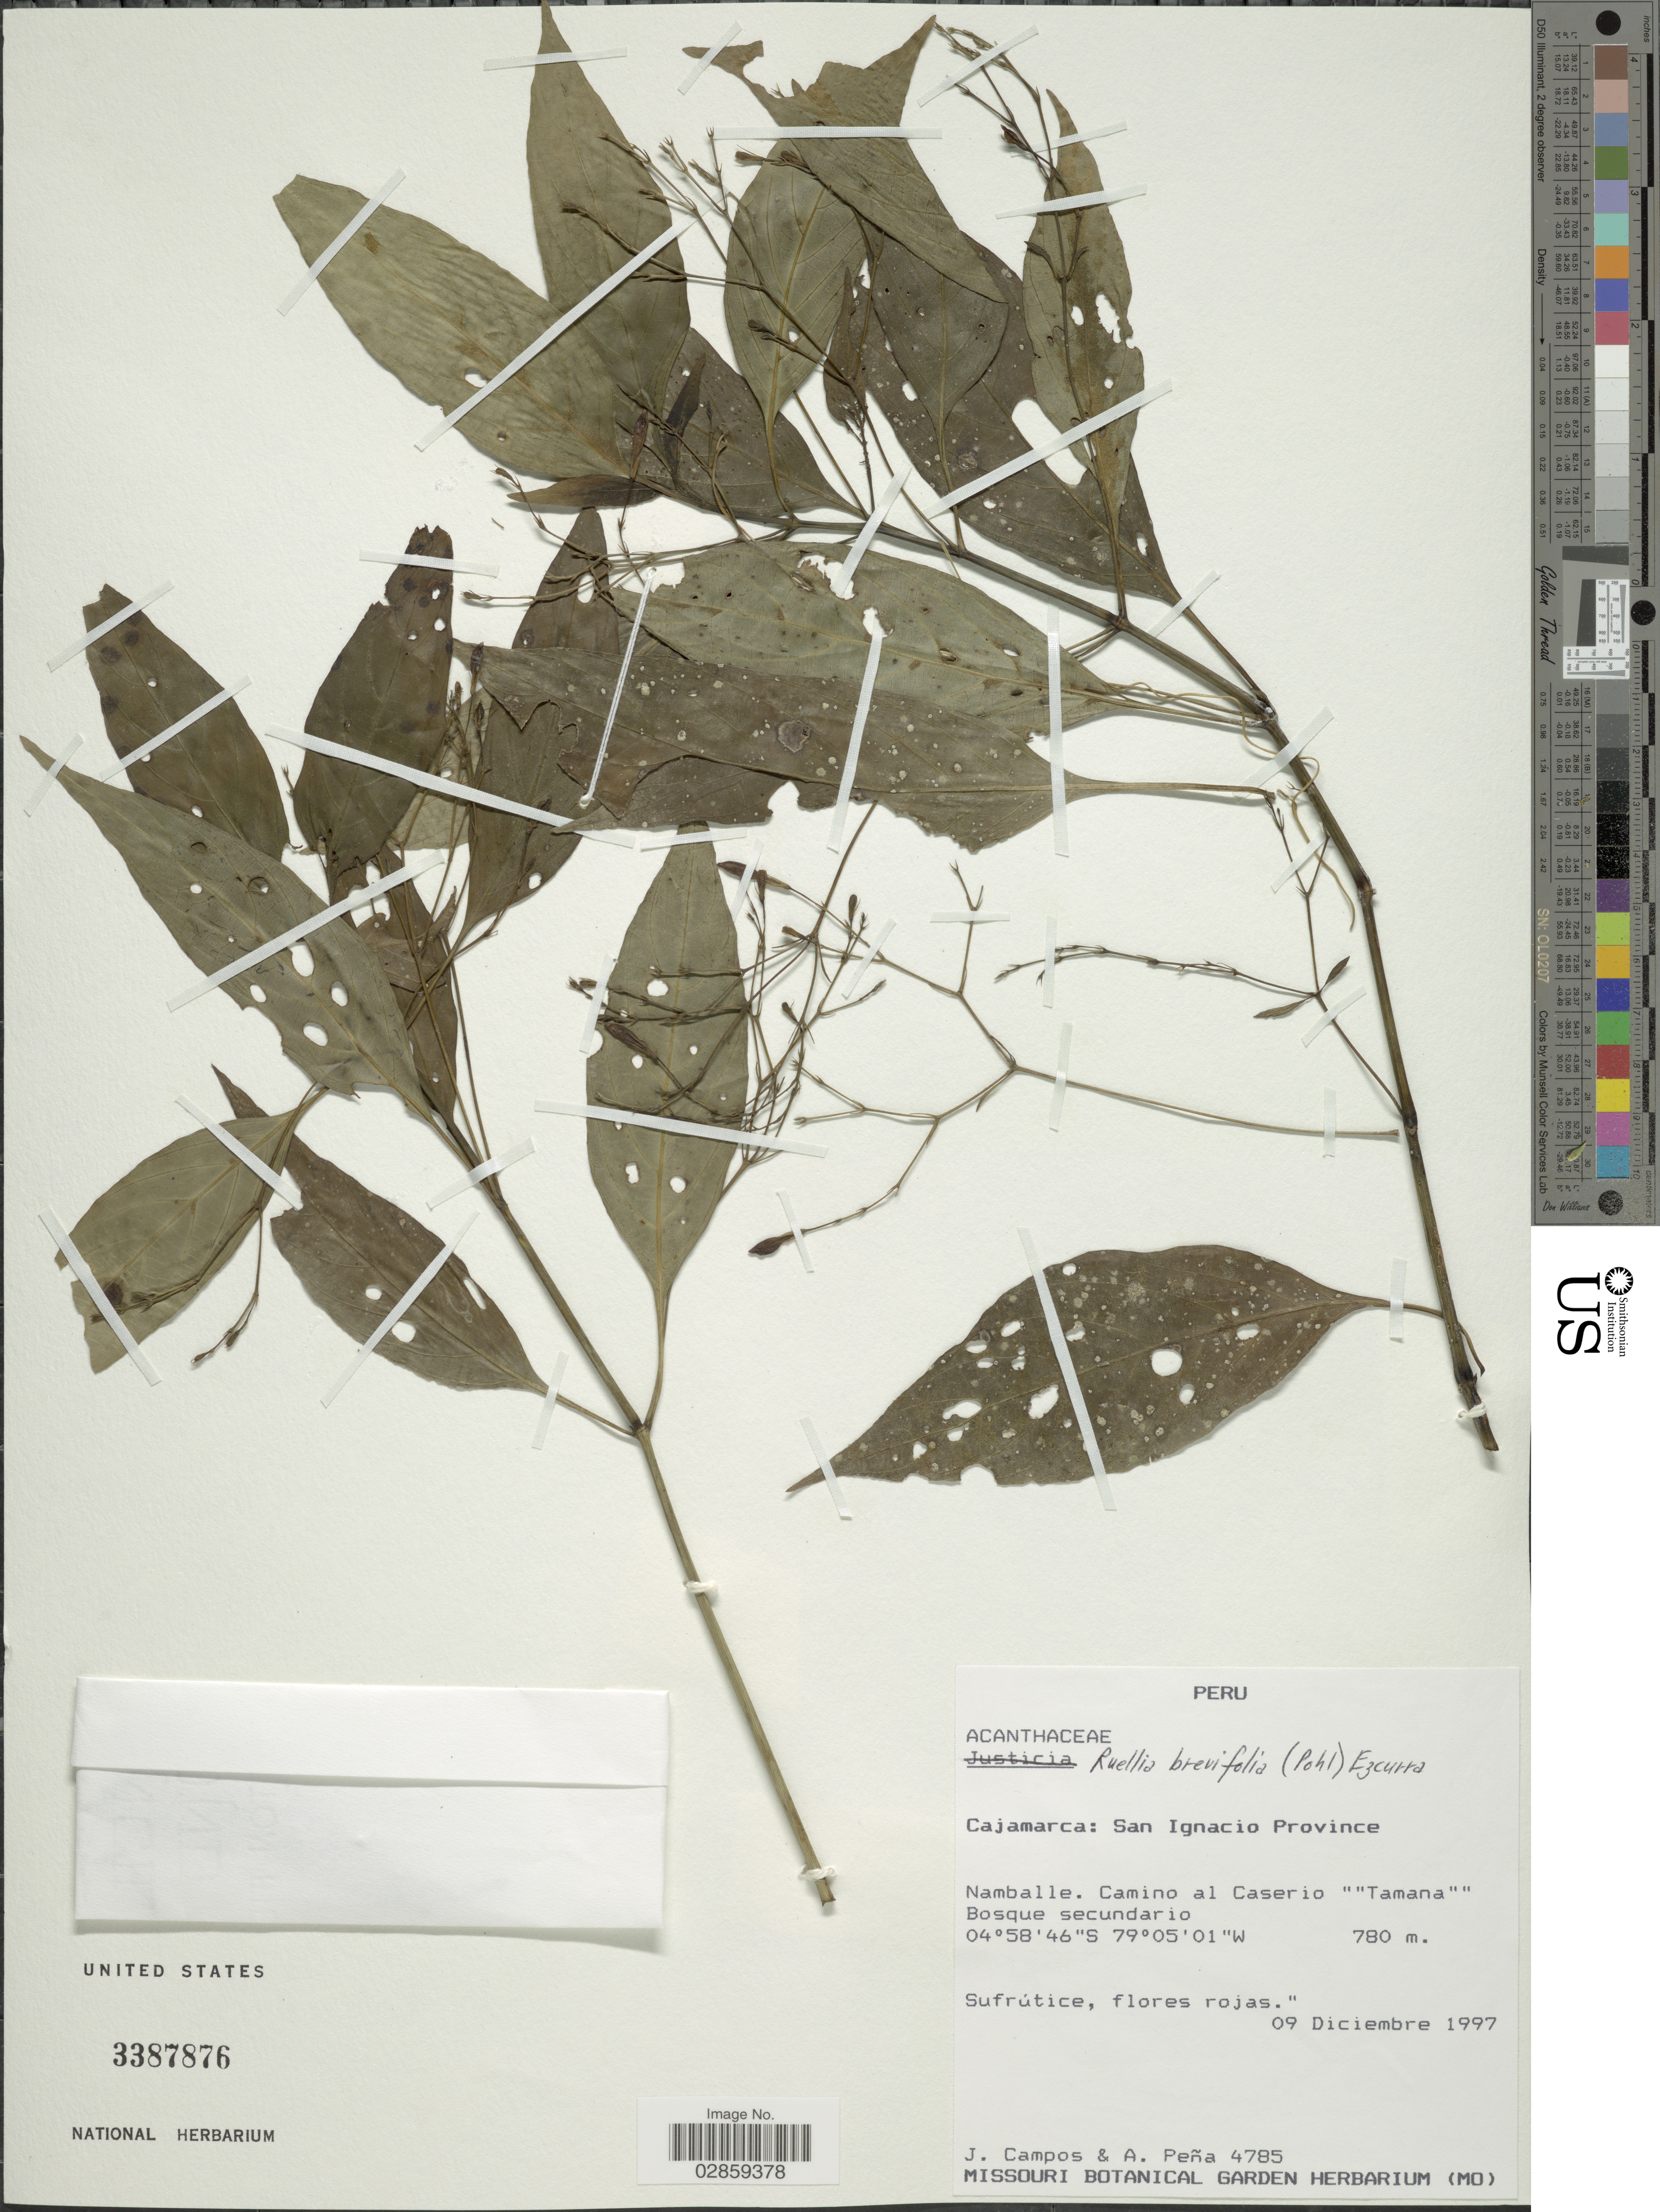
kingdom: Plantae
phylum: Tracheophyta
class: Magnoliopsida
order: Lamiales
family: Acanthaceae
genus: Ruellia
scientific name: Ruellia brevifolia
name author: (Pohl) C. Ezcurra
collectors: J. Campos & A. Peña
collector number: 4785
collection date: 1997-12-09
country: Peru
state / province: Cajamarca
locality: San Ignacio Province, Namballe. Camino al Caserio " "Tamana" ".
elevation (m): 780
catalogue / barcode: US 3387876